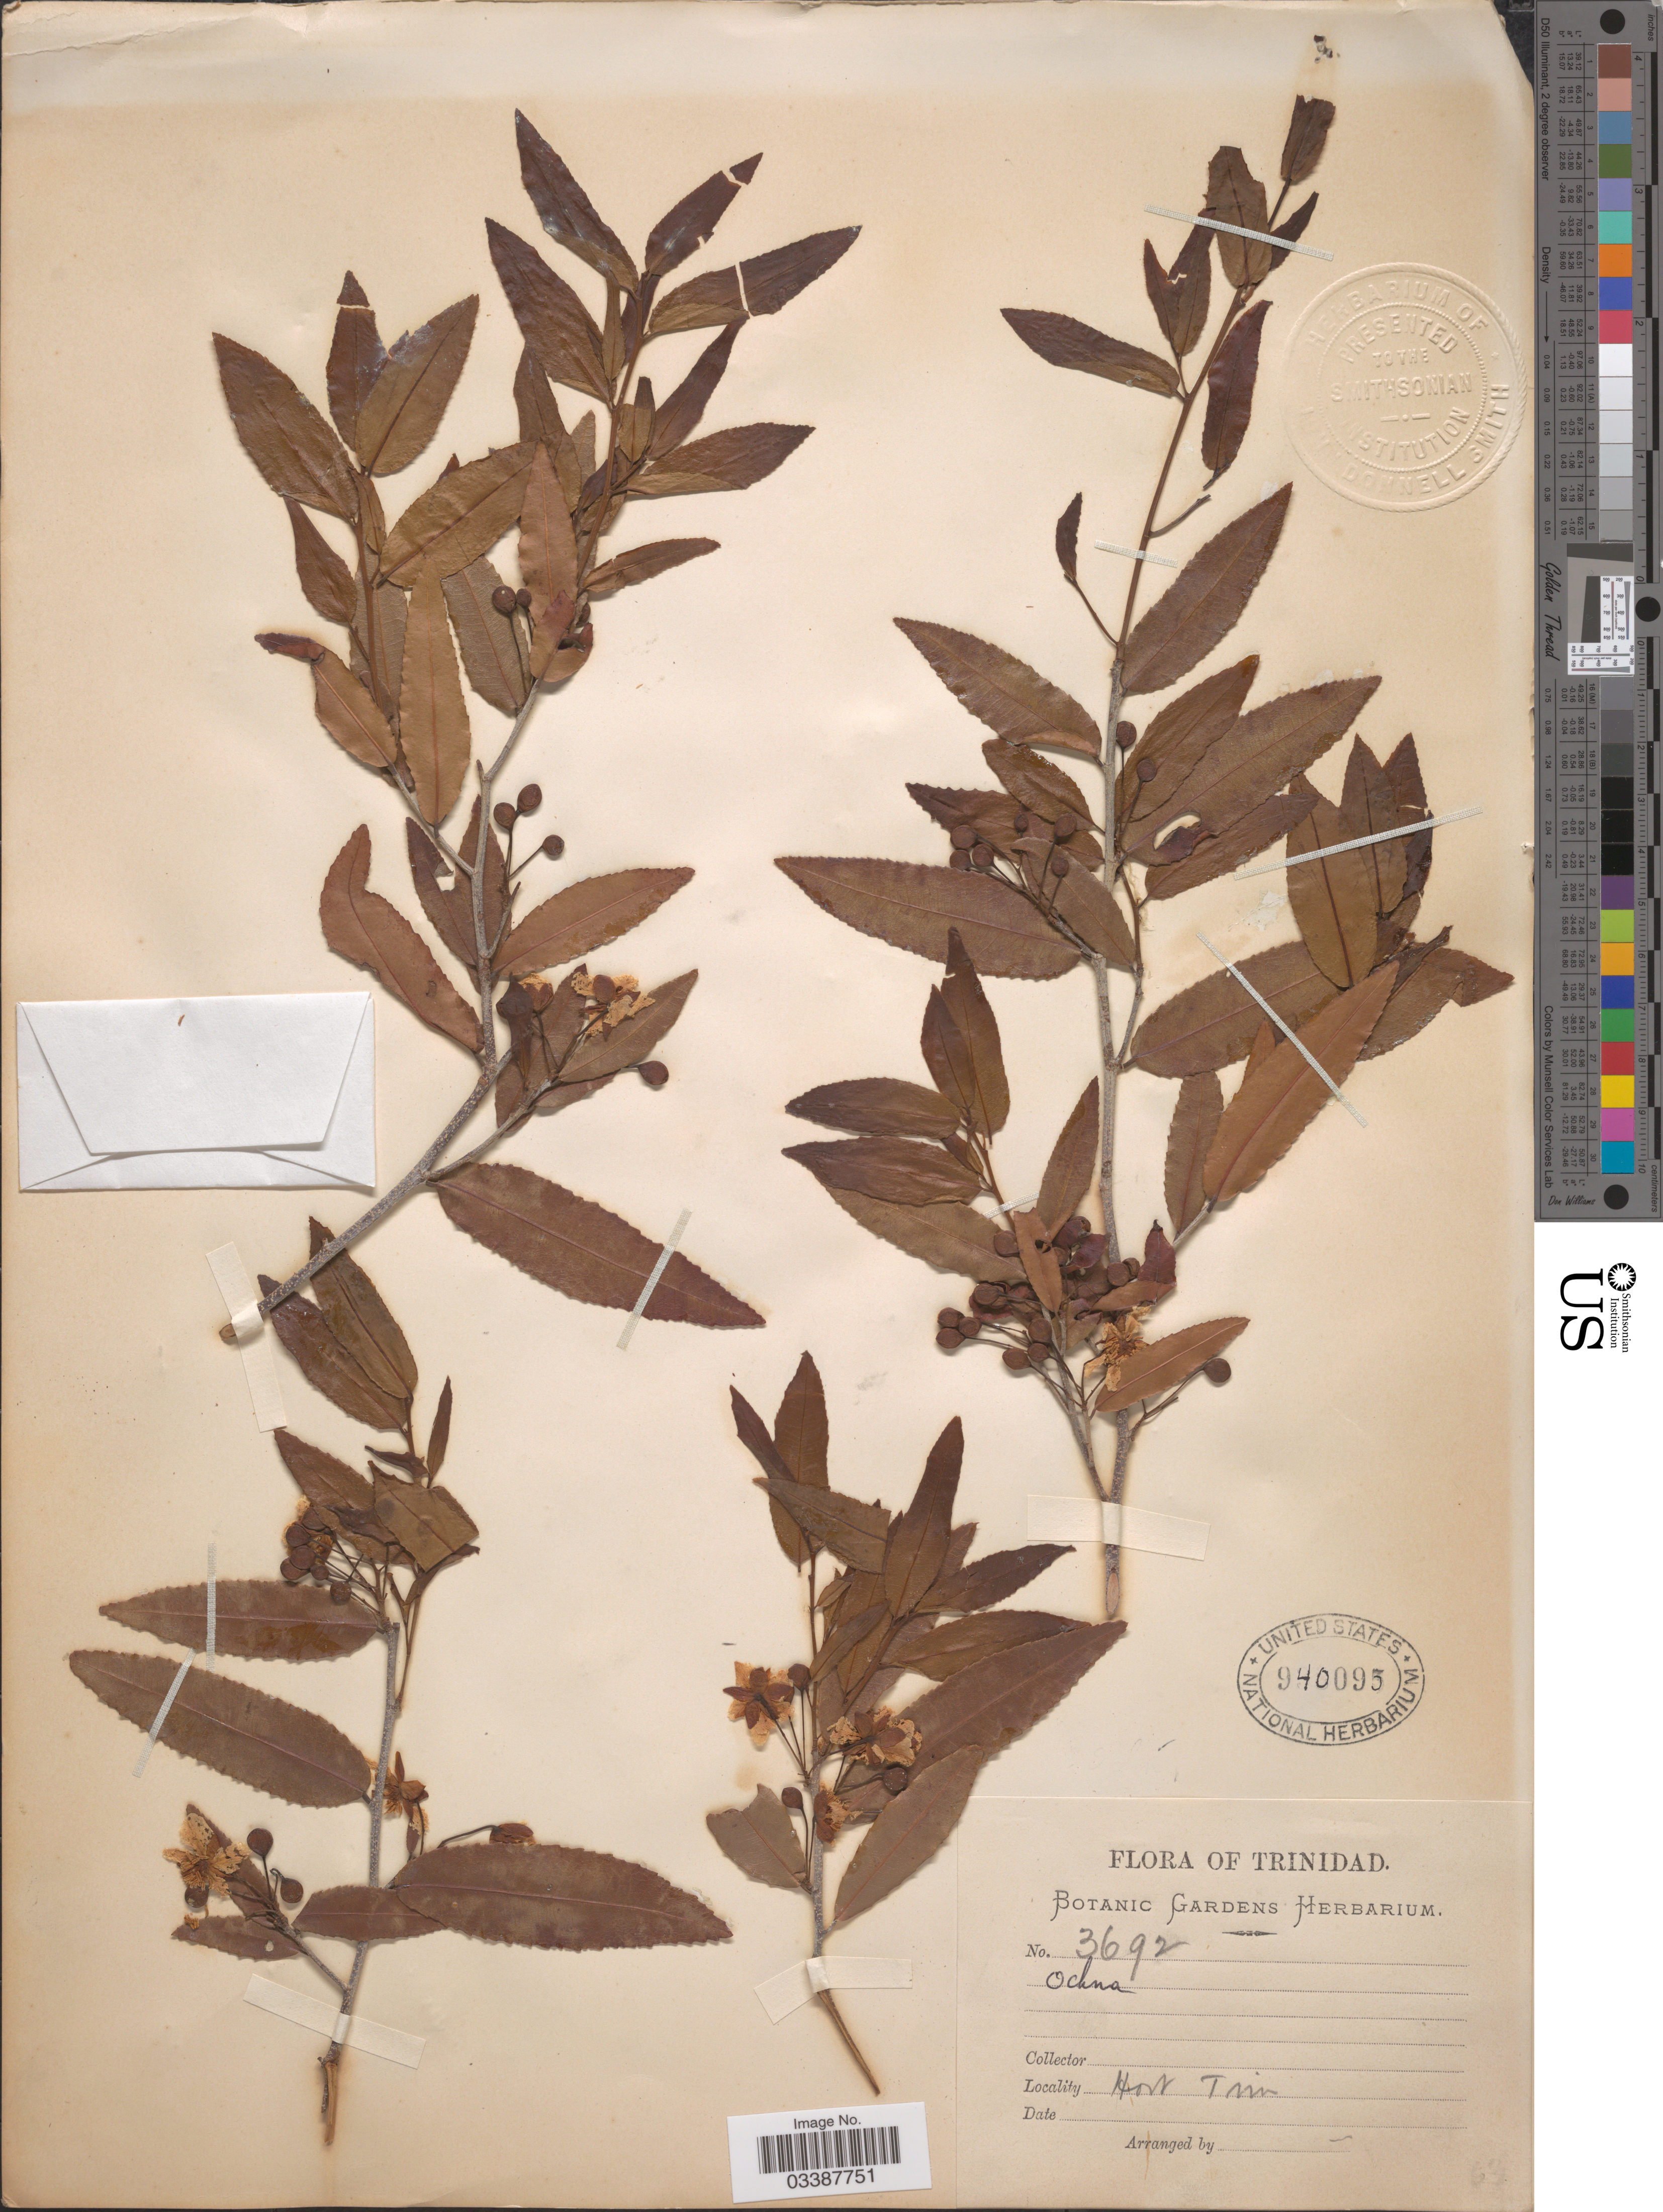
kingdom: Plantae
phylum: Tracheophyta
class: Magnoliopsida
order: Malpighiales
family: Ochnaceae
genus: Ochna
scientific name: Ochna sp.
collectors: ex herb. Botanic Gardens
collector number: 3692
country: Trinidad and Tobago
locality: Trinidad. Hort Trin.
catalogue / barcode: US 940095